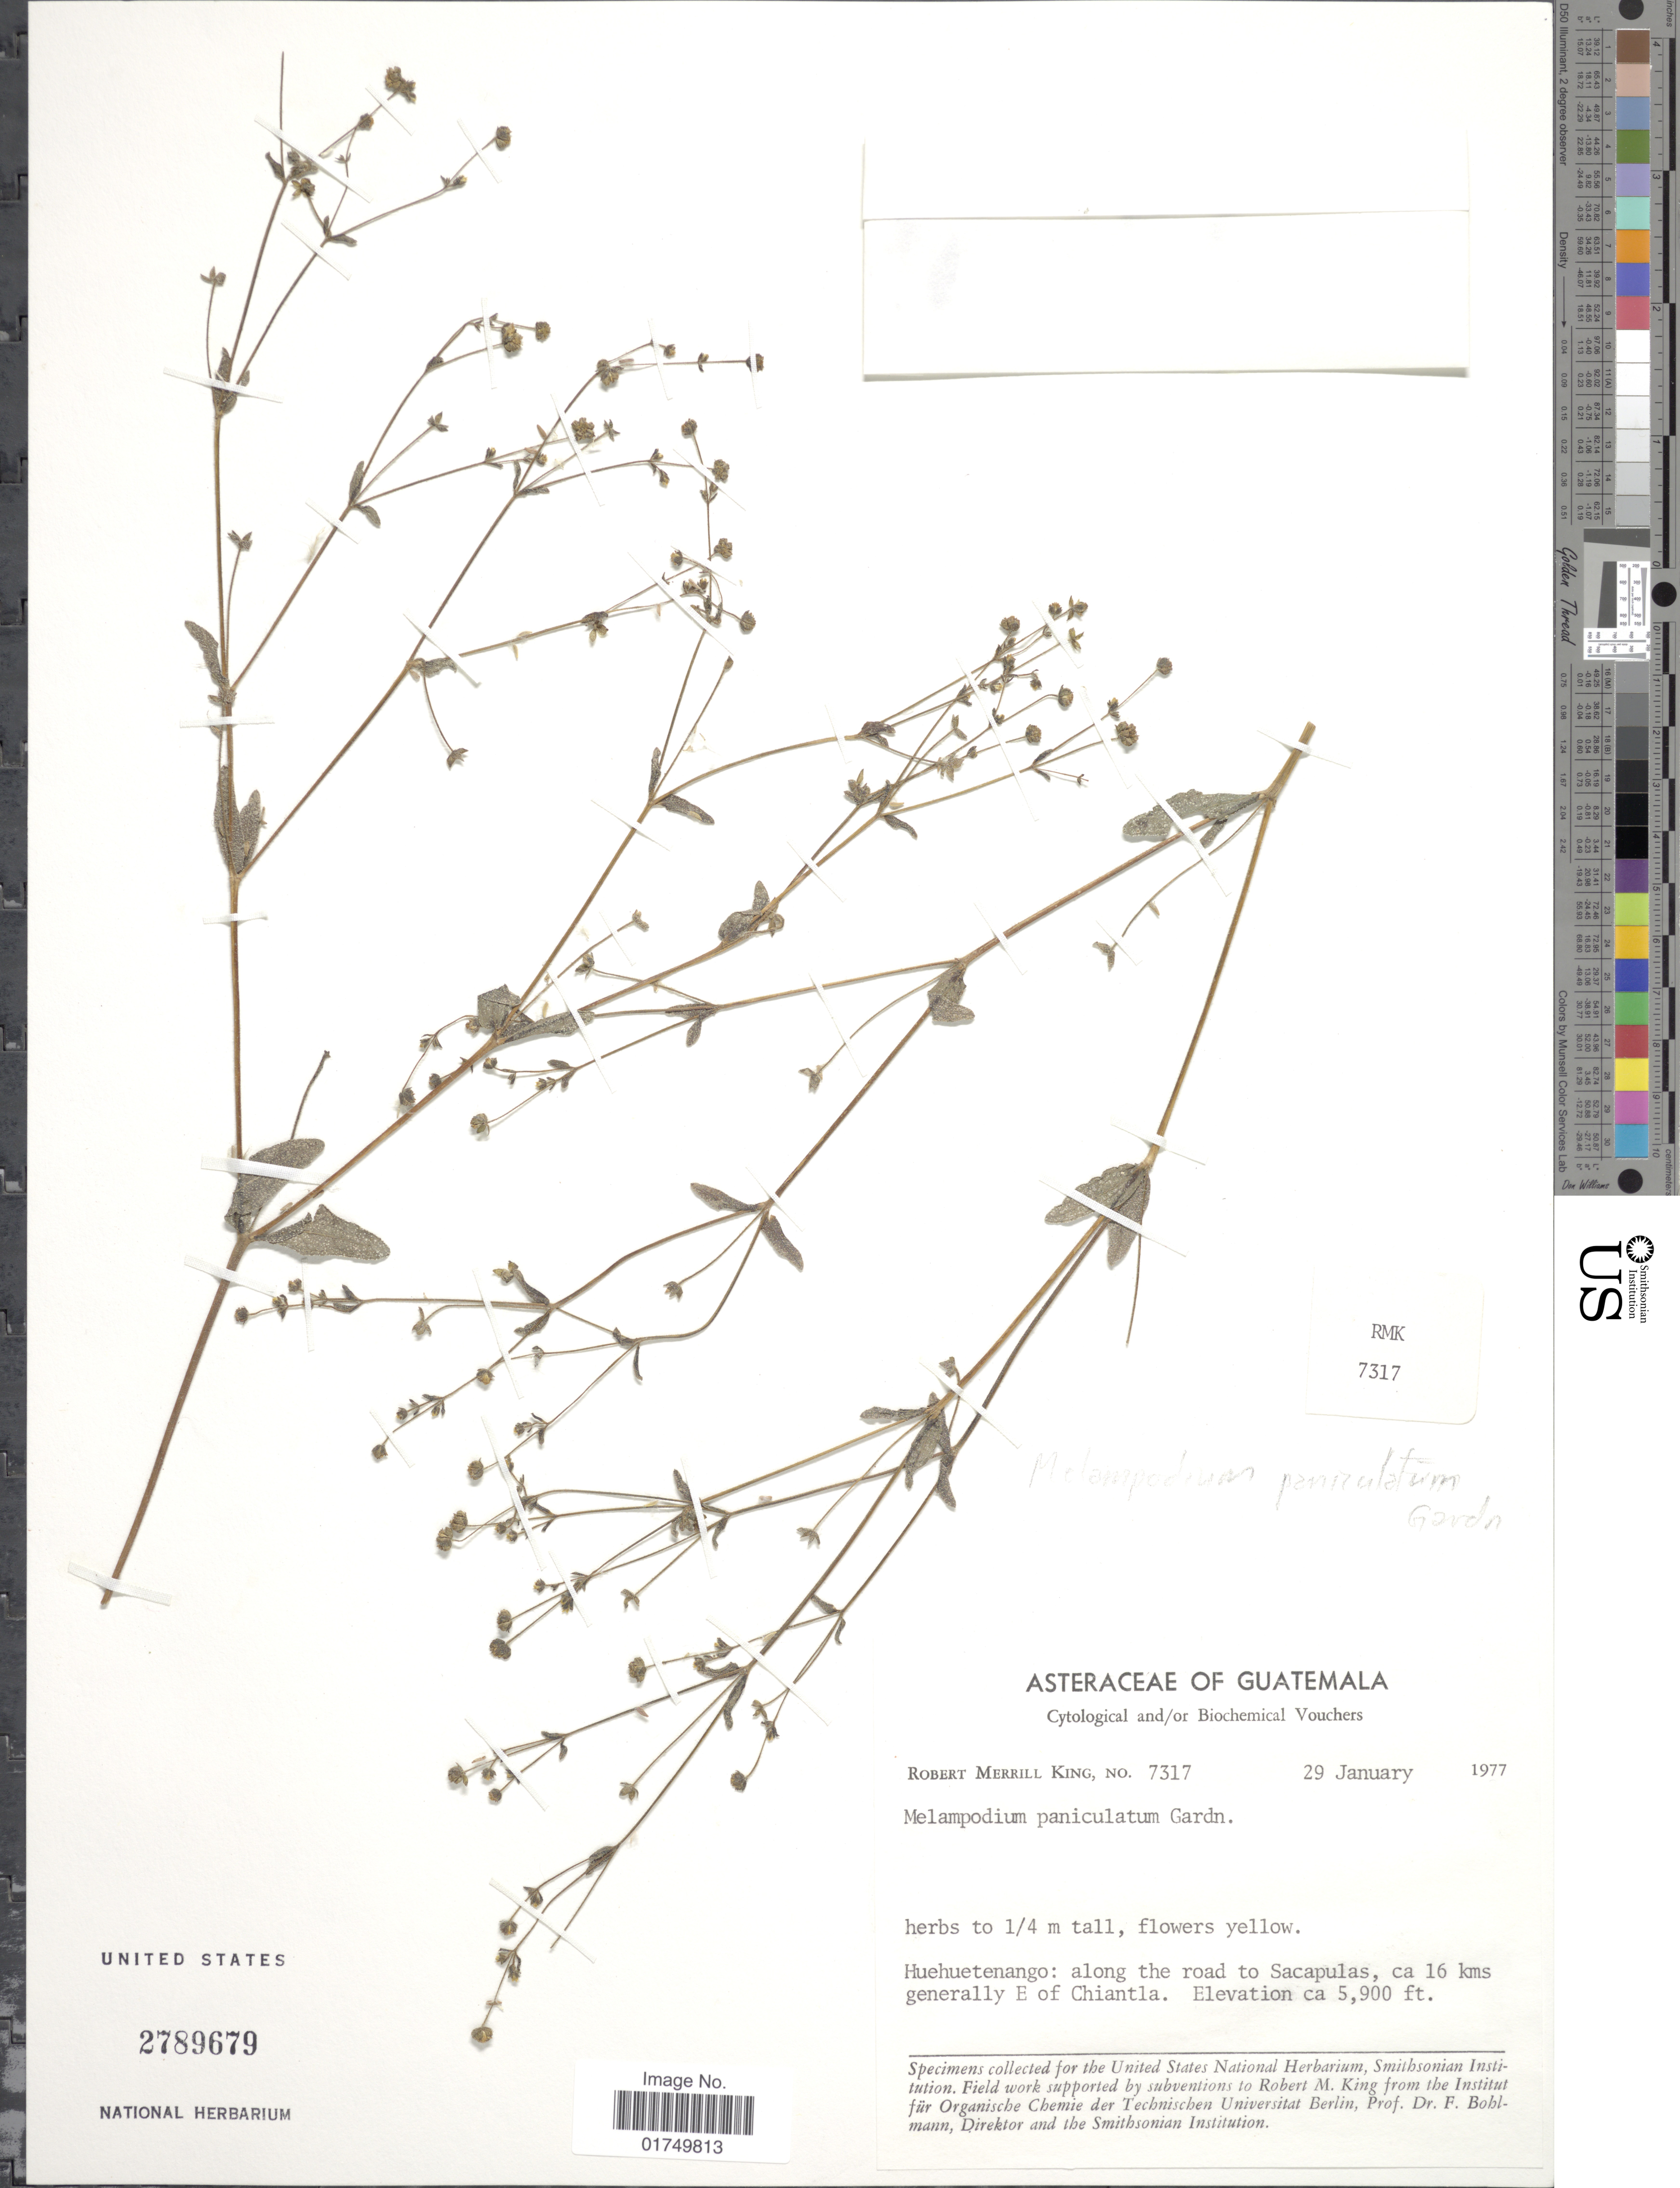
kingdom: Plantae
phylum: Tracheophyta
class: Magnoliopsida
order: Asterales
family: Asteraceae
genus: Melampodium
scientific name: Melampodium paniculatum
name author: Gardner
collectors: R. M. King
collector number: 7317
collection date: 1977-01-29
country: Guatemala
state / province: Huehuetenango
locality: Along the road to Sacapulas, ca 16 kms generally E of Chiantla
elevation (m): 1798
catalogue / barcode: US 2789679